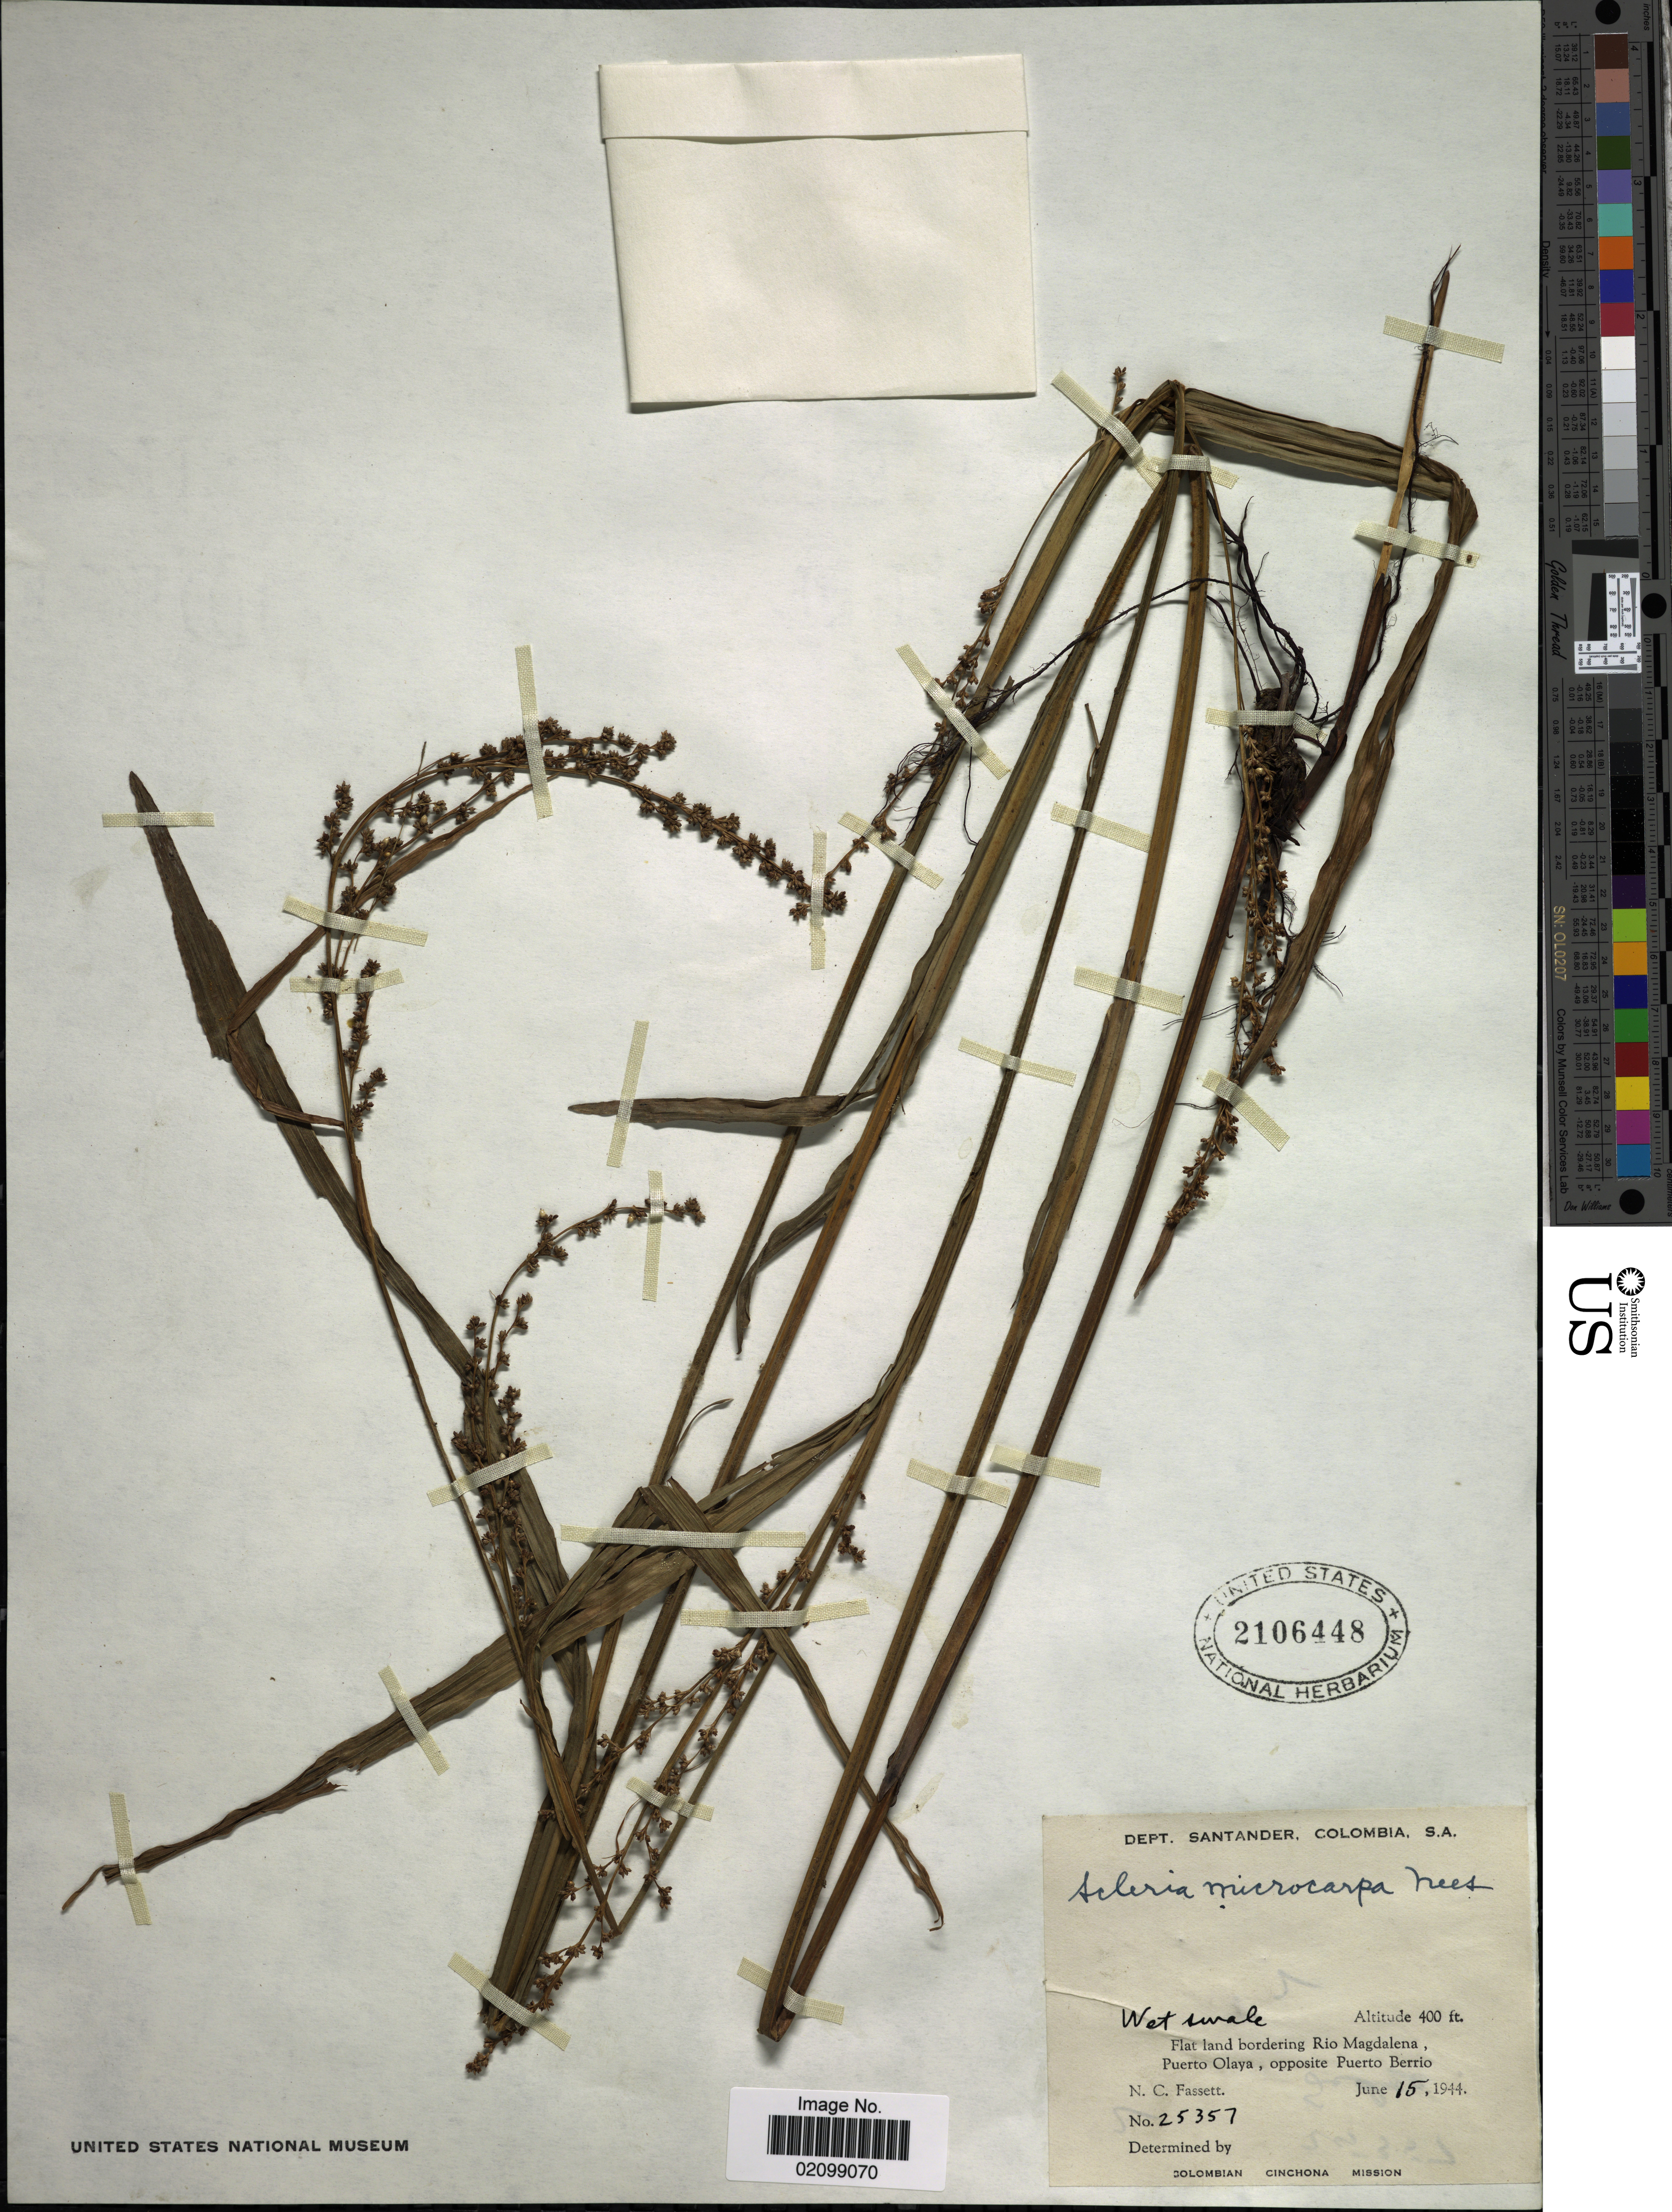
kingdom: Plantae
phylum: Tracheophyta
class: Liliopsida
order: Poales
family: Cyperaceae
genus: Scleria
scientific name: Scleria microcarpa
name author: Nees ex Kunth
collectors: N. C. Fassett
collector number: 25357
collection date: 1944-06-15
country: Colombia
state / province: Santander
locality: Dept. Santander, Colombia, S.A. Wet swale, Flat land bordering Magdalena, Puerto Olaya, opposite Puerto Berrio.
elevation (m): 122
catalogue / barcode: US 2106448